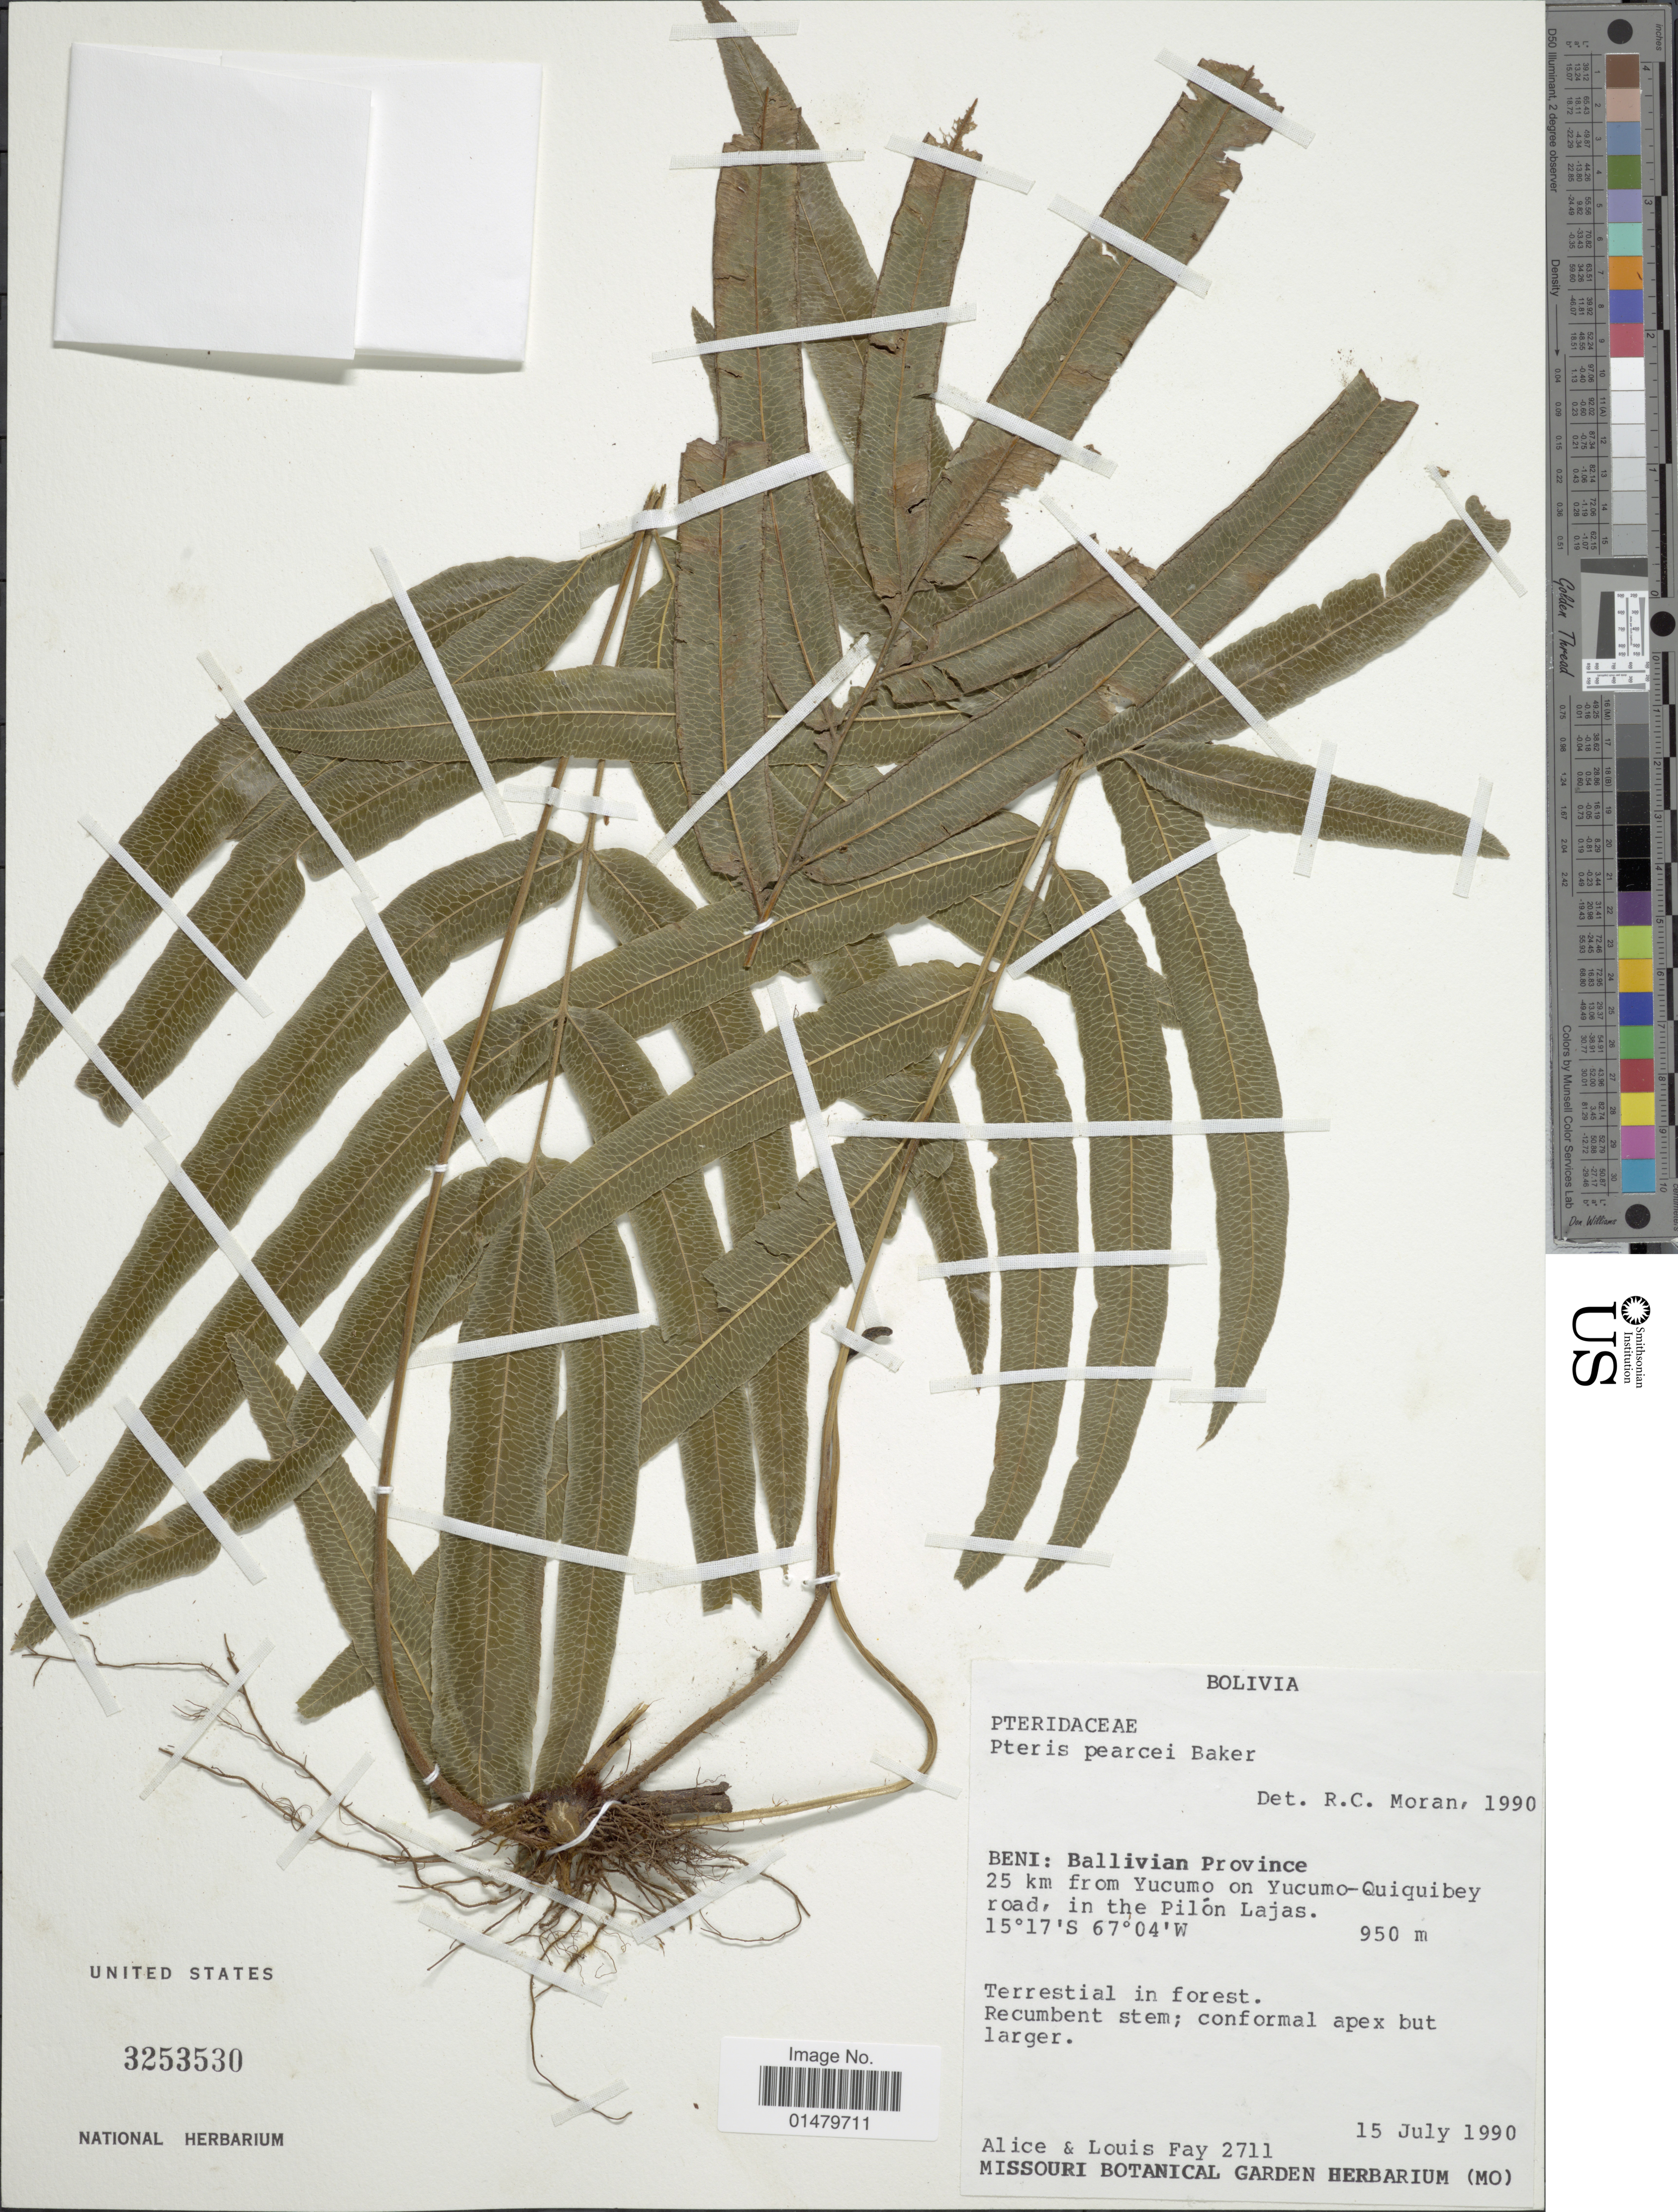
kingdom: Plantae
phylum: Tracheophyta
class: Polypodiopsida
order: Polypodiales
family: Pteridaceae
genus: Pteris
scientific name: Pteris pearcei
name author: Baker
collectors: A. Fay & L. Fay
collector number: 2711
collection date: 1990-07-15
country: Bolivia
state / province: Beni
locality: Ballivian Province. 25 km from Yucumo on Yucumo-Quiquibey road, in the Pilon Lajas.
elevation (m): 950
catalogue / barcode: US 3253530